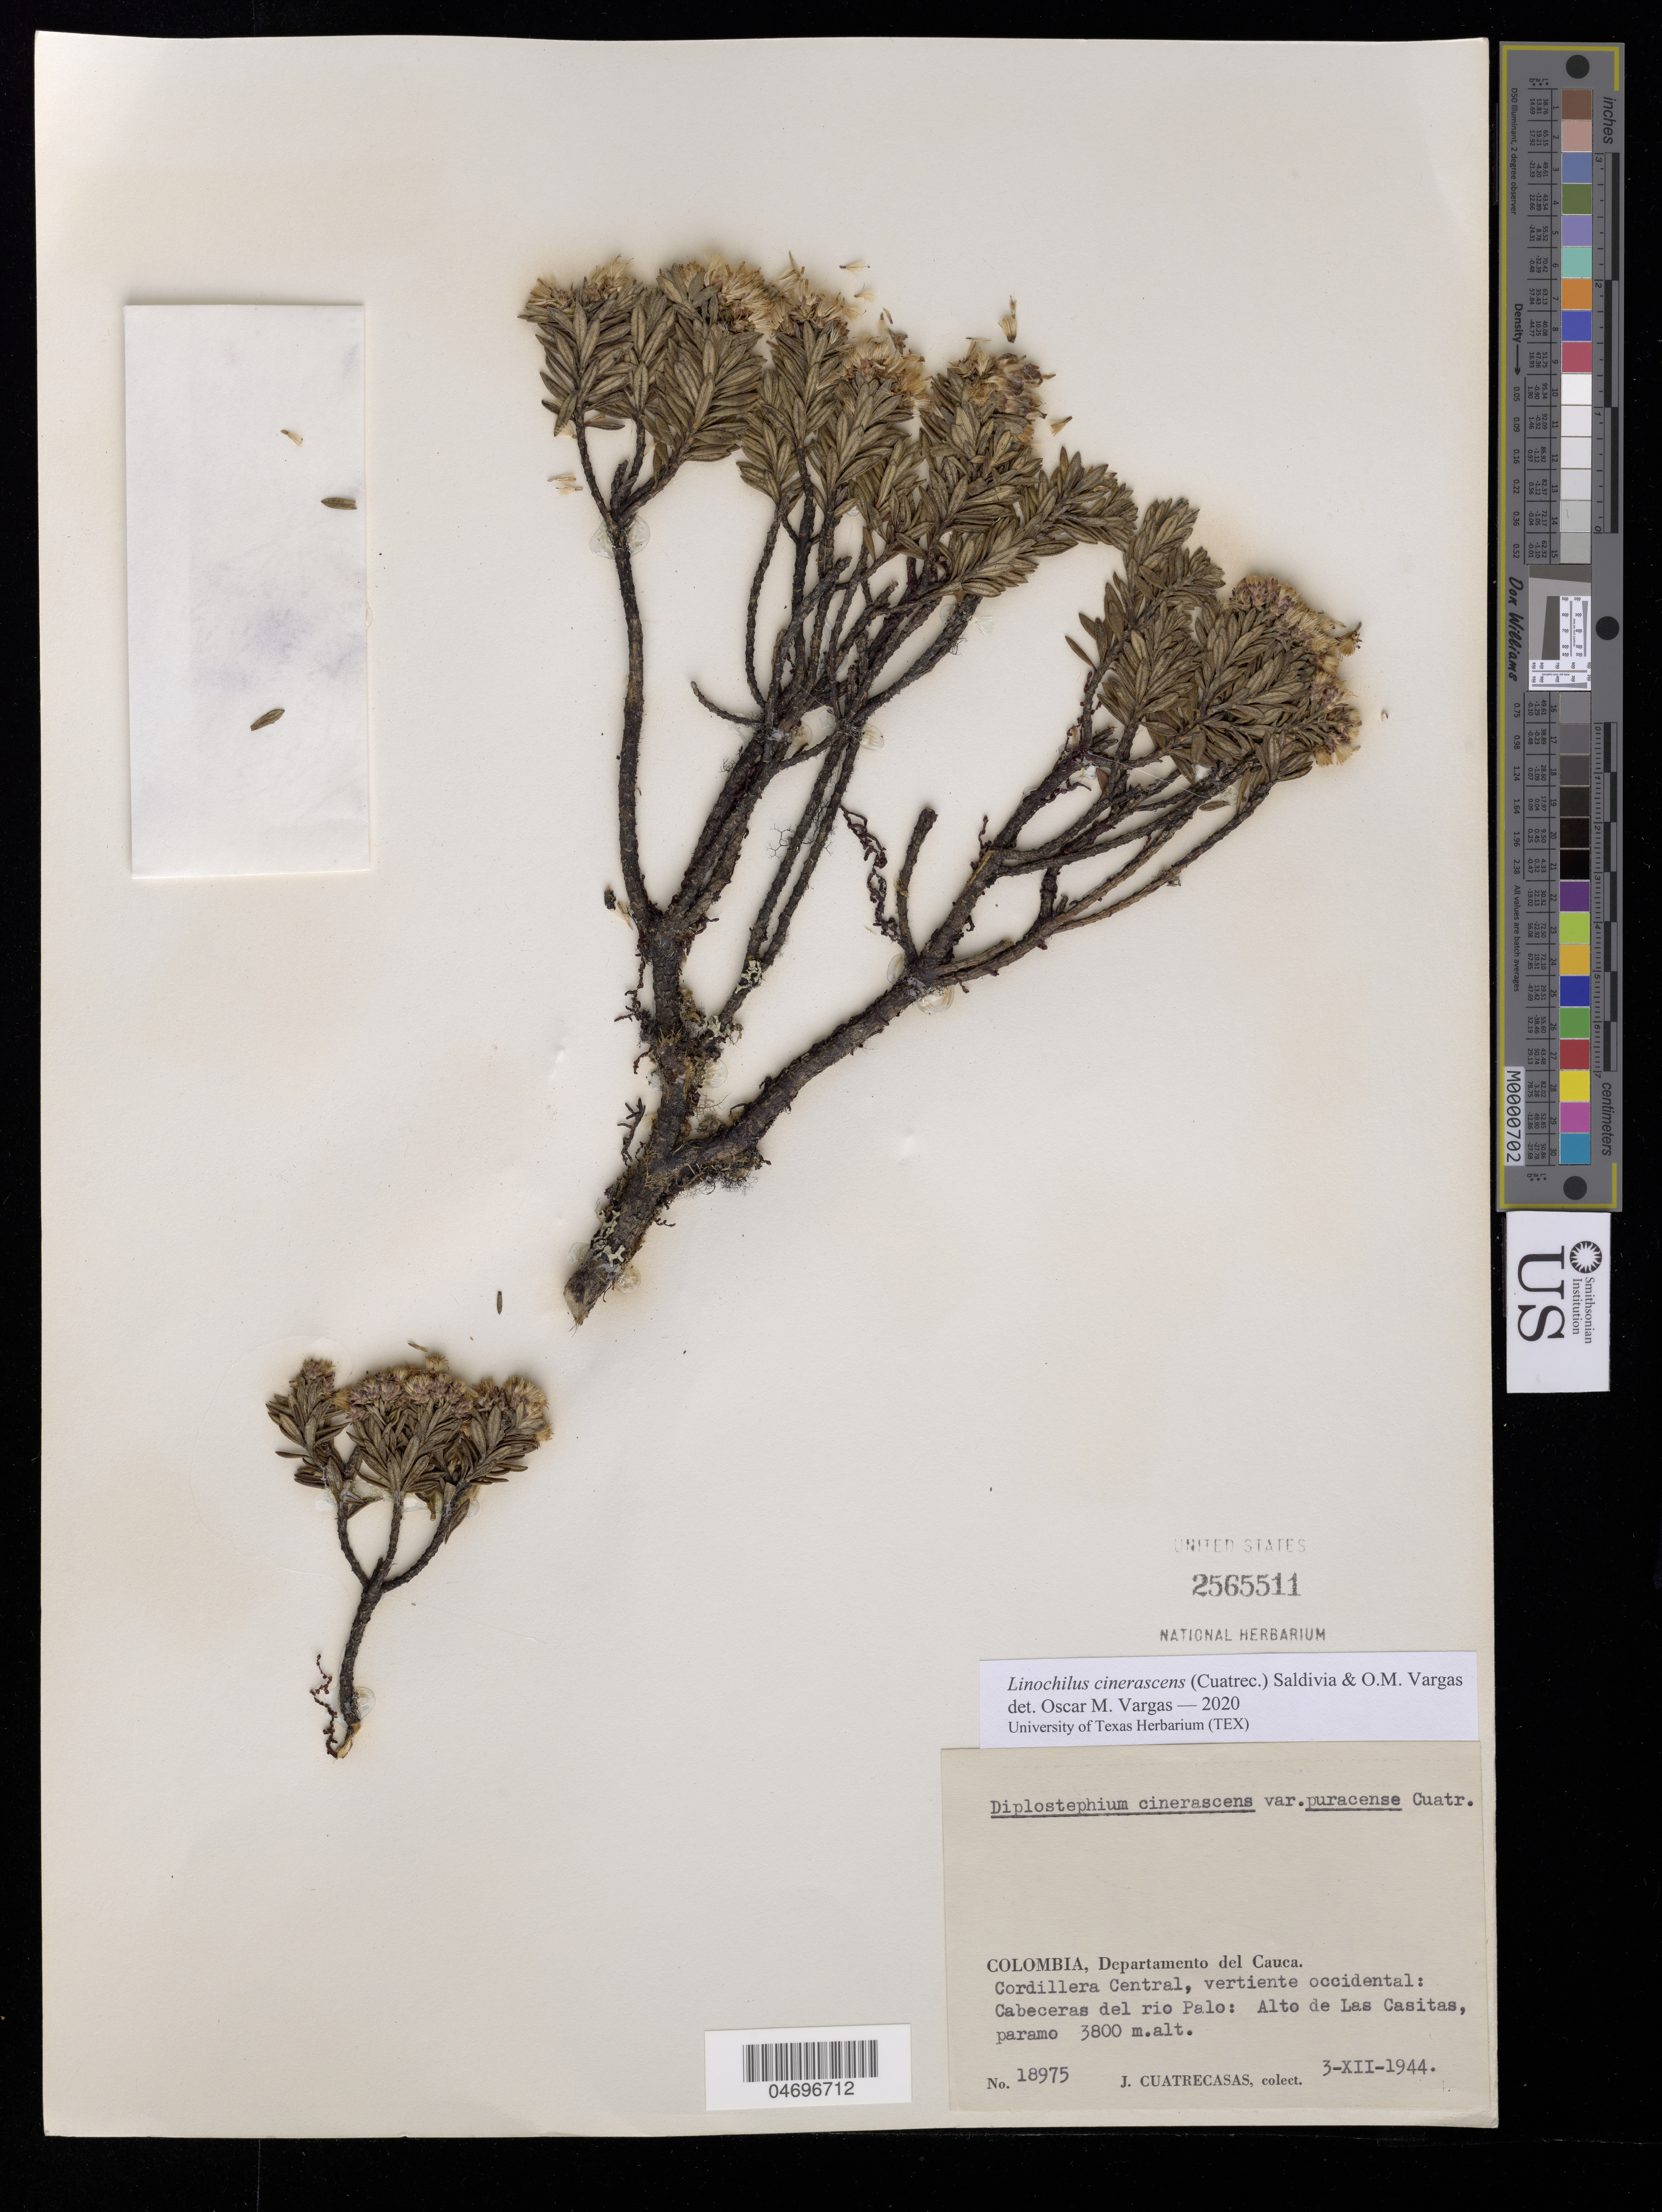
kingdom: Plantae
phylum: Tracheophyta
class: Magnoliopsida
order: Asterales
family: Asteraceae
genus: Linochilus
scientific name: Linochilus cinerascens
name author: (Cuatrec.) Saldivia & O.M. Vargas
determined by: Vargas, Oscar M.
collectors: J. Cuatrecasas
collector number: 18975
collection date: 1944-12-03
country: Colombia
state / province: Cauca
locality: Departamento del Cauca. Cordillera Central, vertiente occidental. Cabeceras del río Palo: Alto de Las Casitas.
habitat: Paramo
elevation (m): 3800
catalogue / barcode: US 2565511